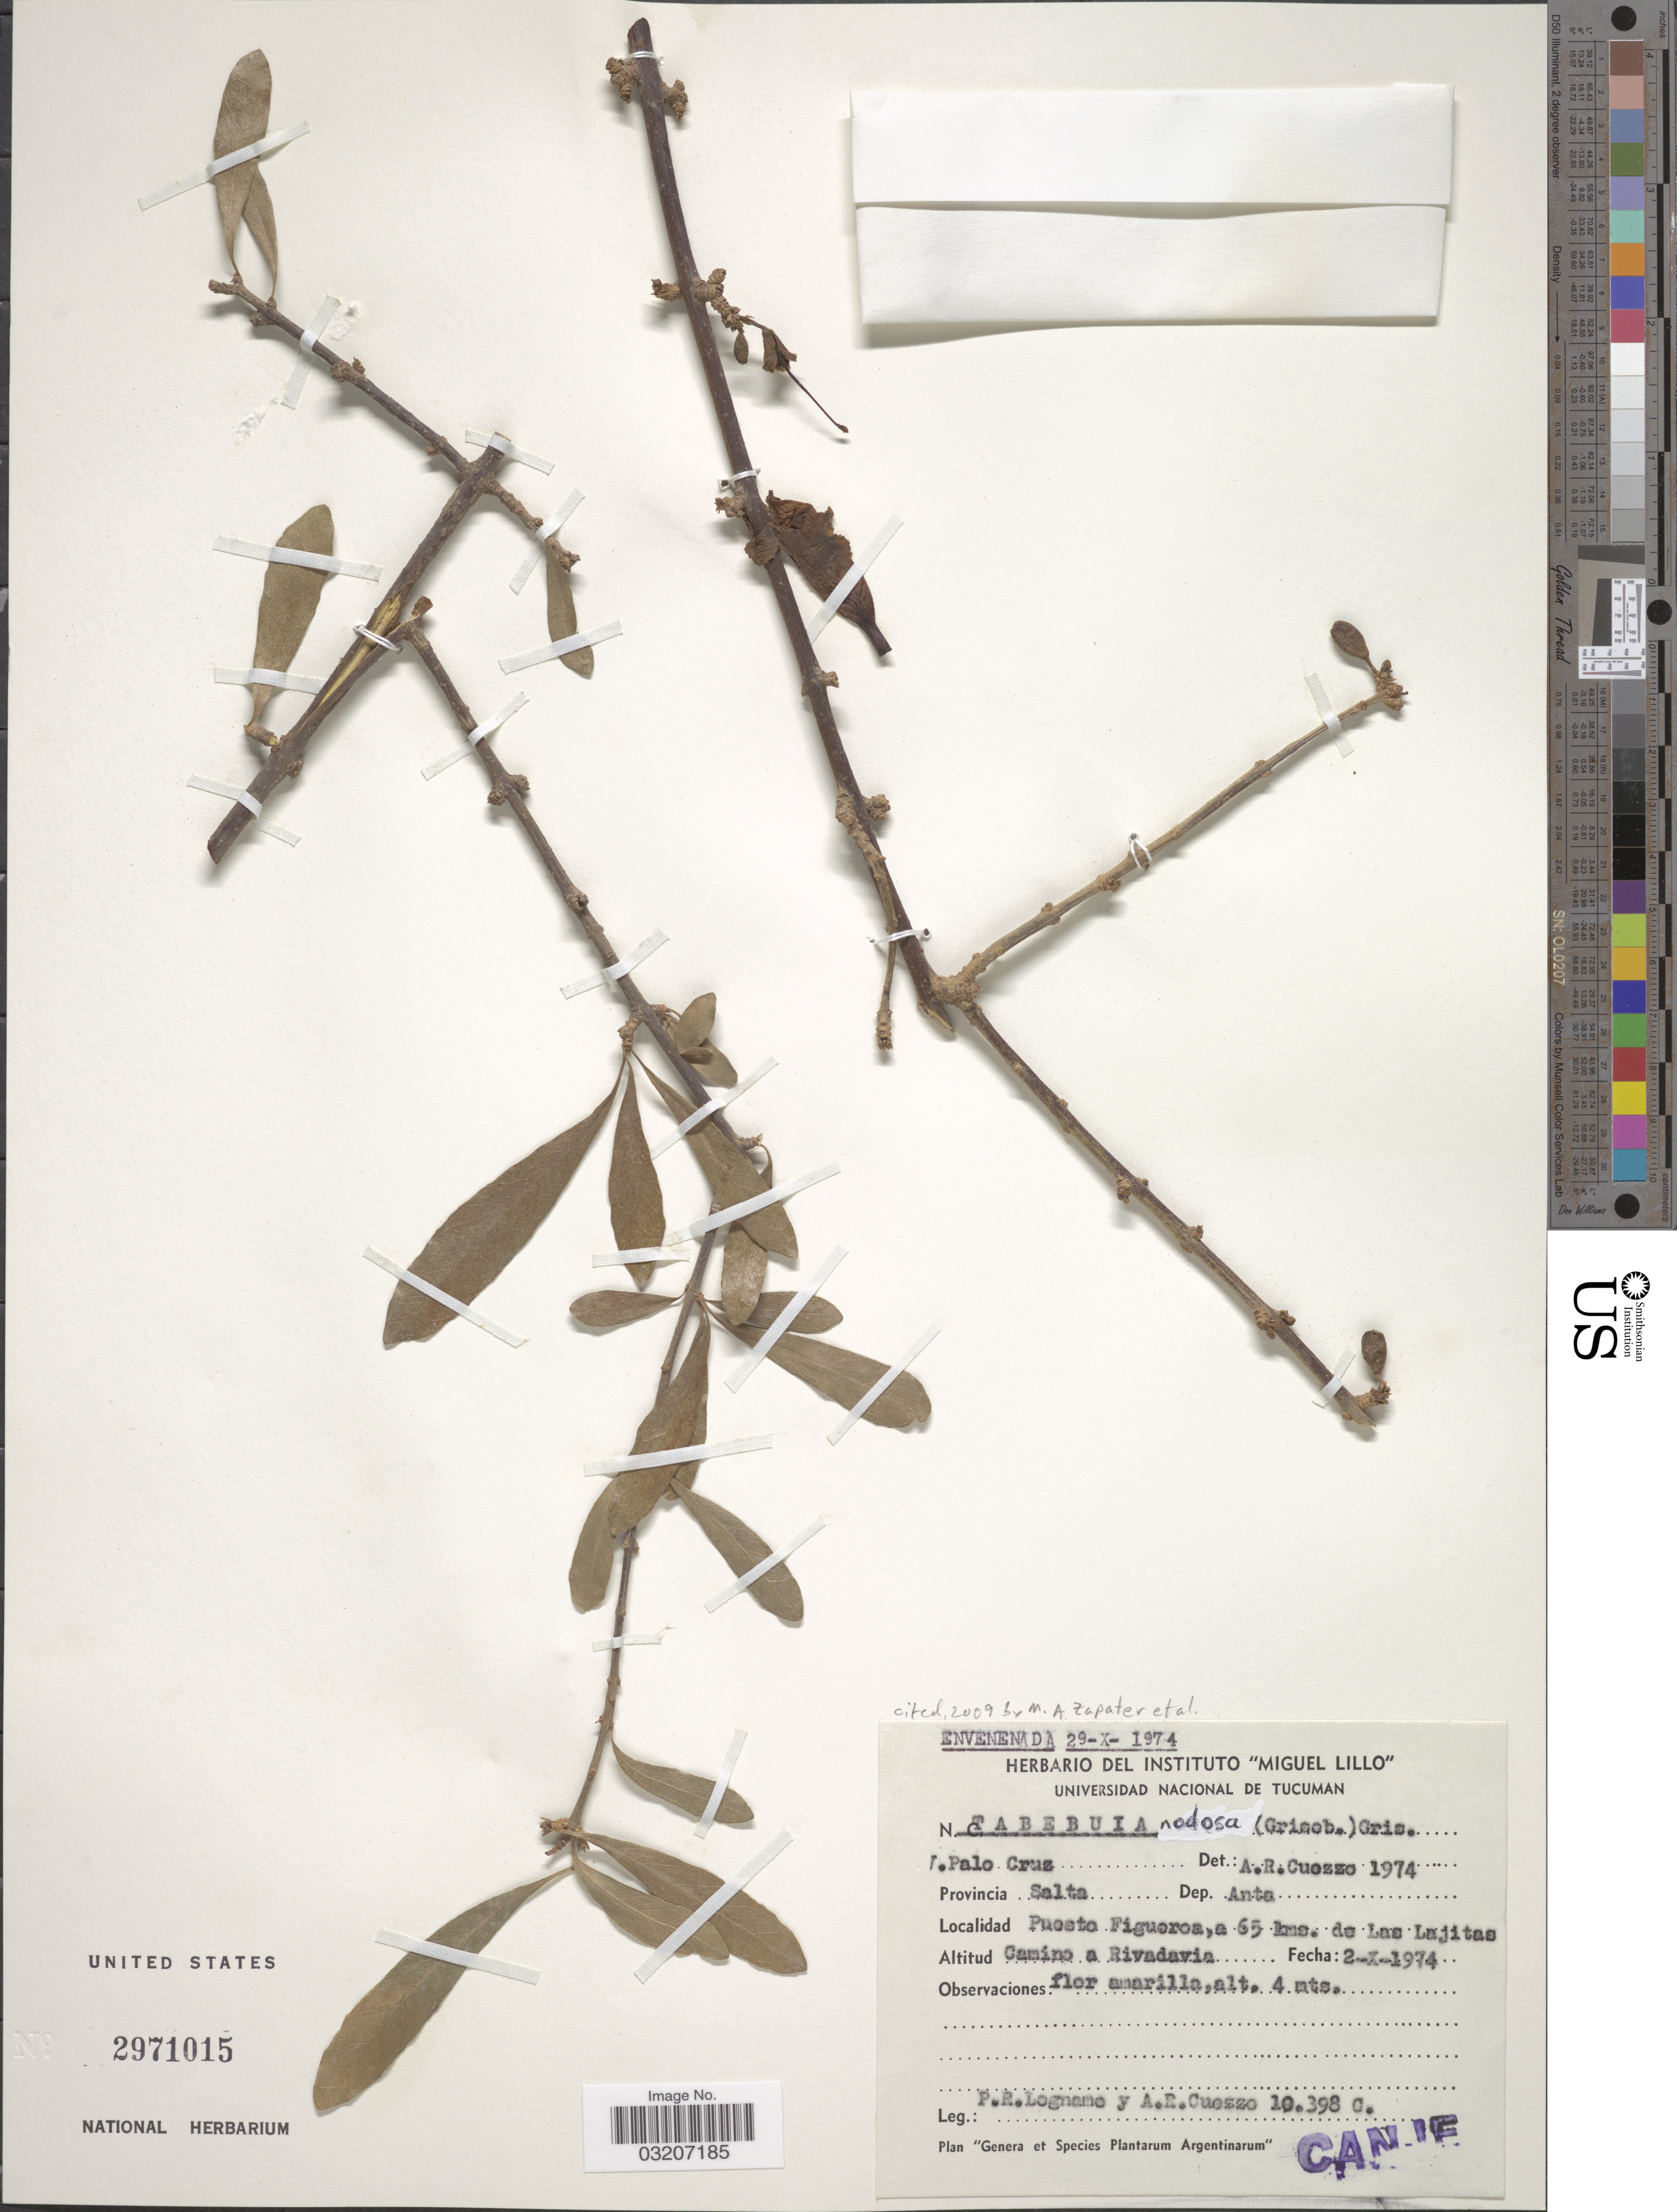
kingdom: Plantae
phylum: Tracheophyta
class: Magnoliopsida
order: Lamiales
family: Bignoniaceae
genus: Tabebuia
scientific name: Tabebuia nodosa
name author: (Griseb.) Griseb.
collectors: P. R. Legname & A. Cuezzo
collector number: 10398C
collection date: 1974-10-02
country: Argentina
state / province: Salta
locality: Dep. Anta. Puesto Figueroa, a 65 kms. de Las Lajitas. Camino a Rivadavia.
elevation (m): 4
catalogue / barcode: US 2971015